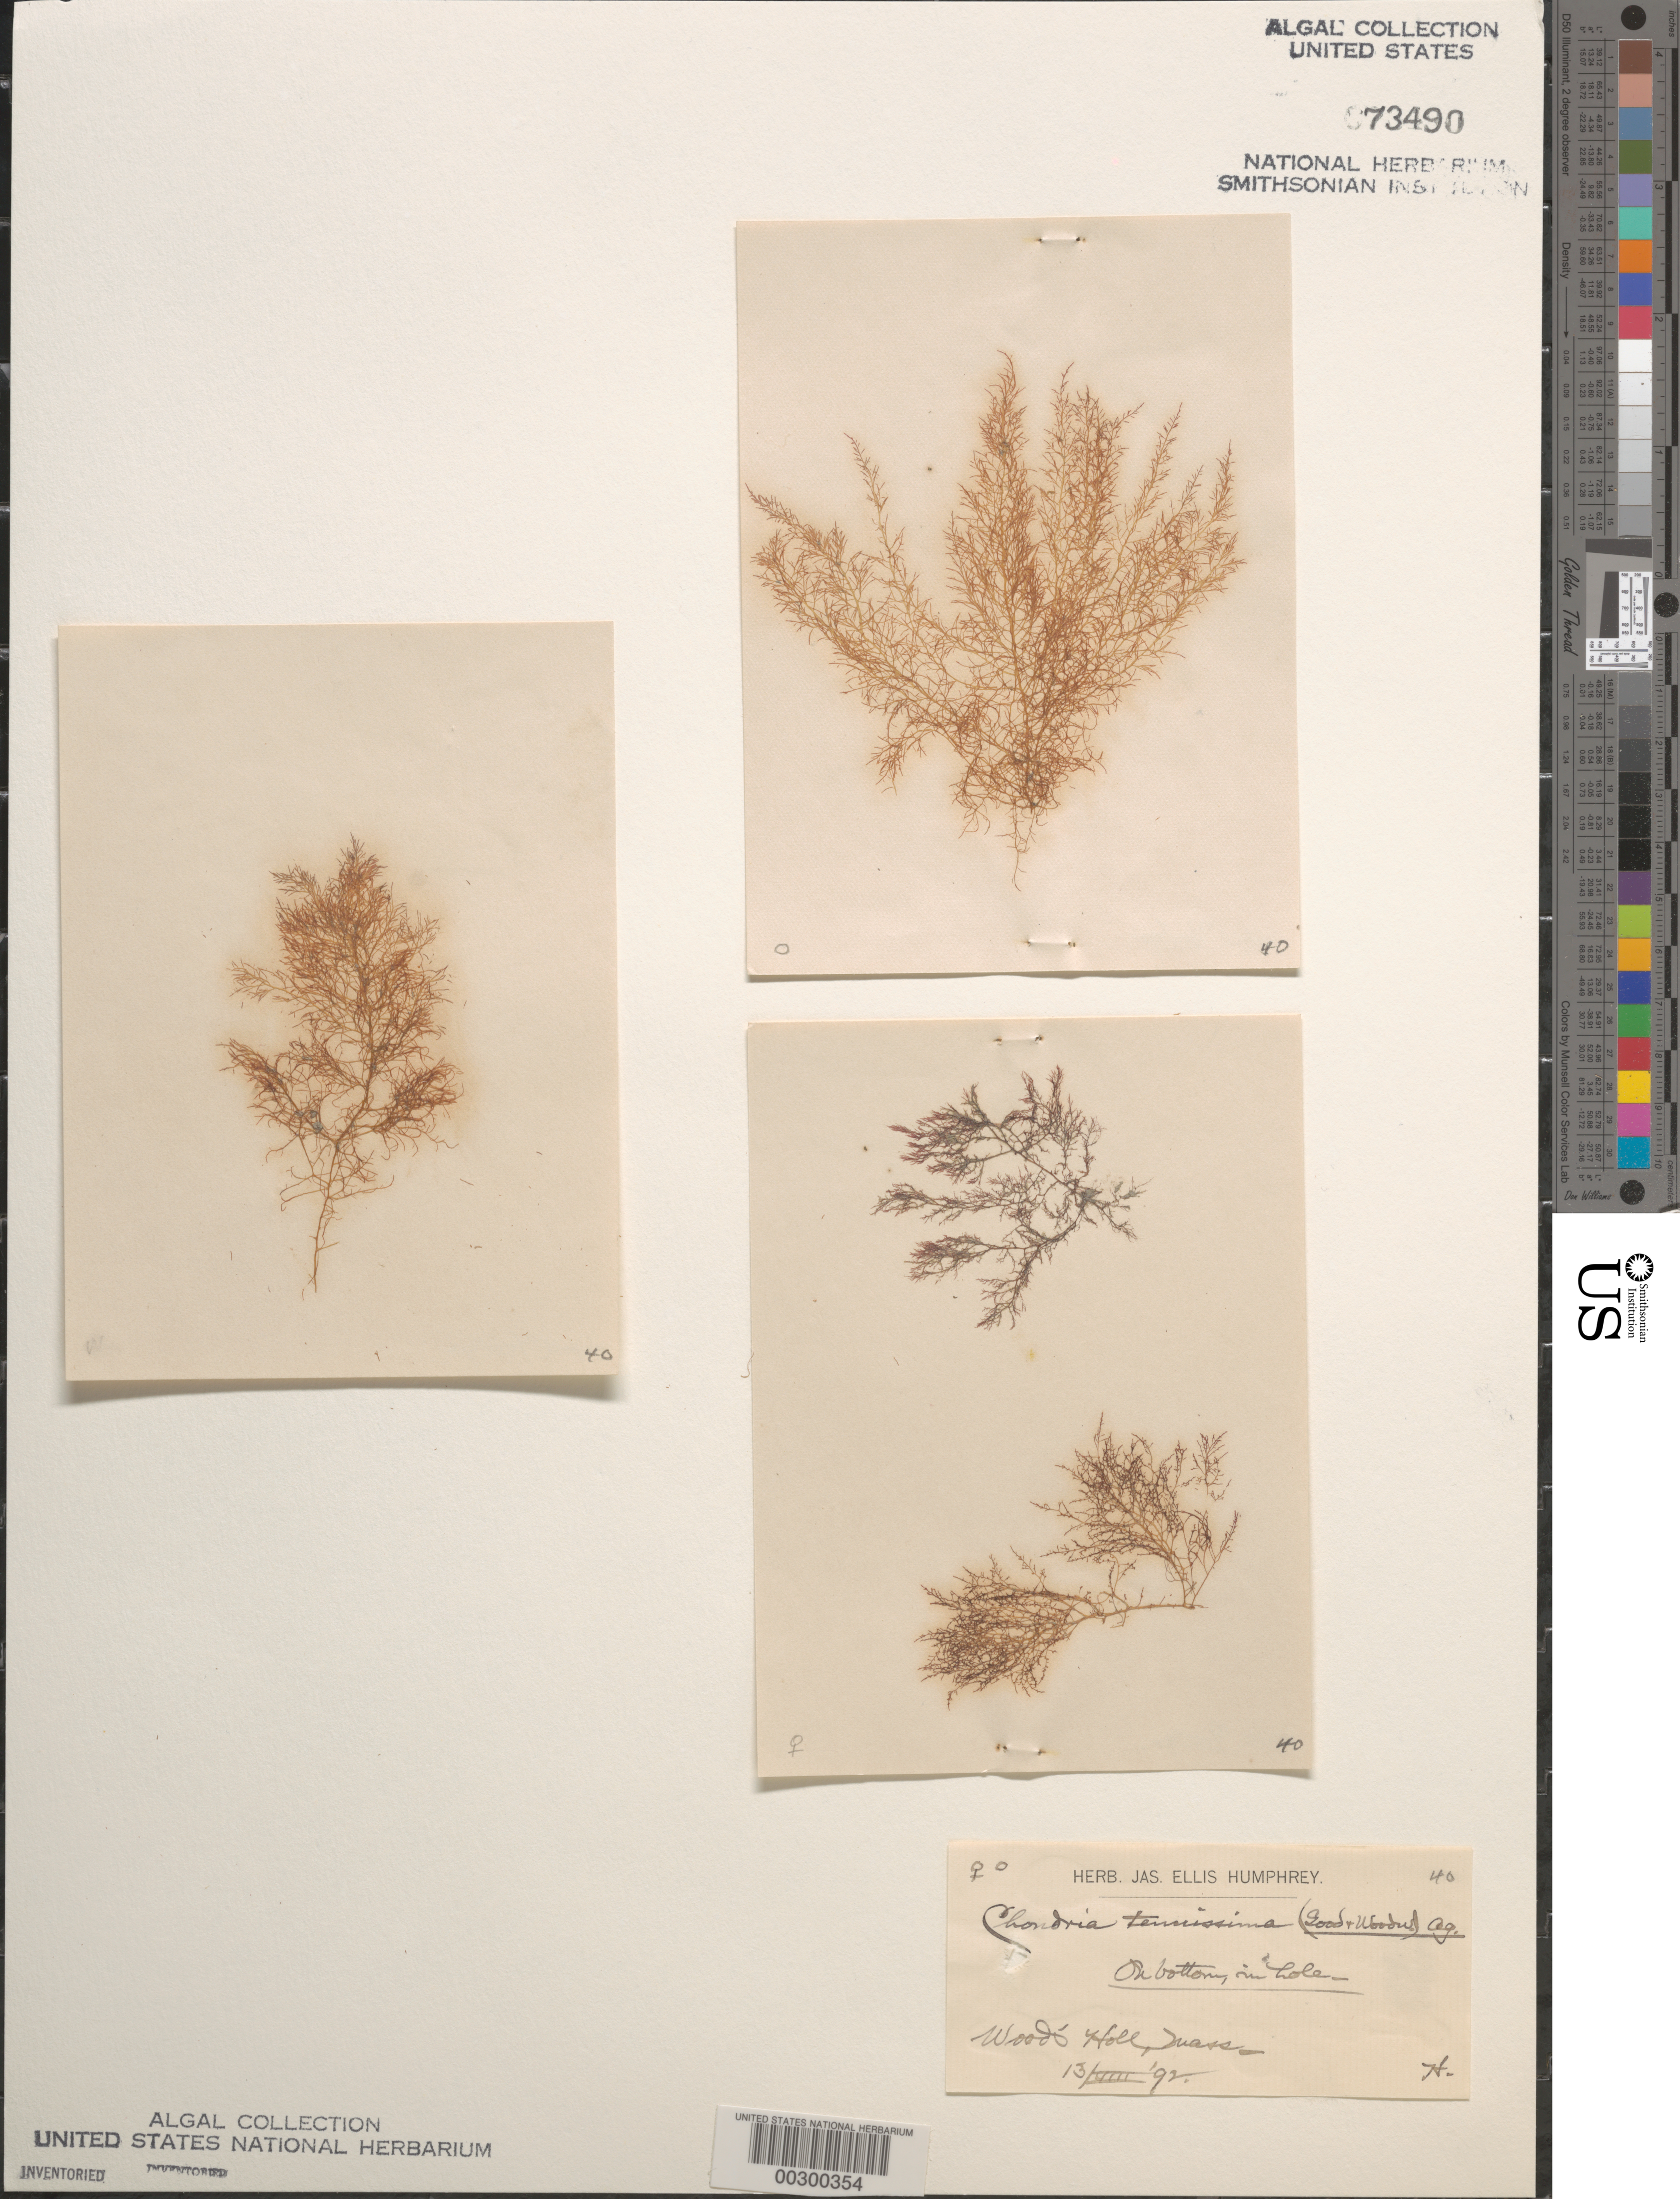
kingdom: Plantae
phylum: Rhodophyta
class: Florideophyceae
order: Ceramiales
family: Rhodomelaceae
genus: Chondria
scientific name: Chondria capillaris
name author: M.J. Wynne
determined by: Algae name updating Project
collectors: J. Humphrey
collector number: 40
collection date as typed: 13 Aug 1892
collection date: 1892-08-13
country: United States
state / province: Massachusetts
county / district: Barnstable County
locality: Woods Hole (Wood's Holl)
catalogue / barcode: US 73490